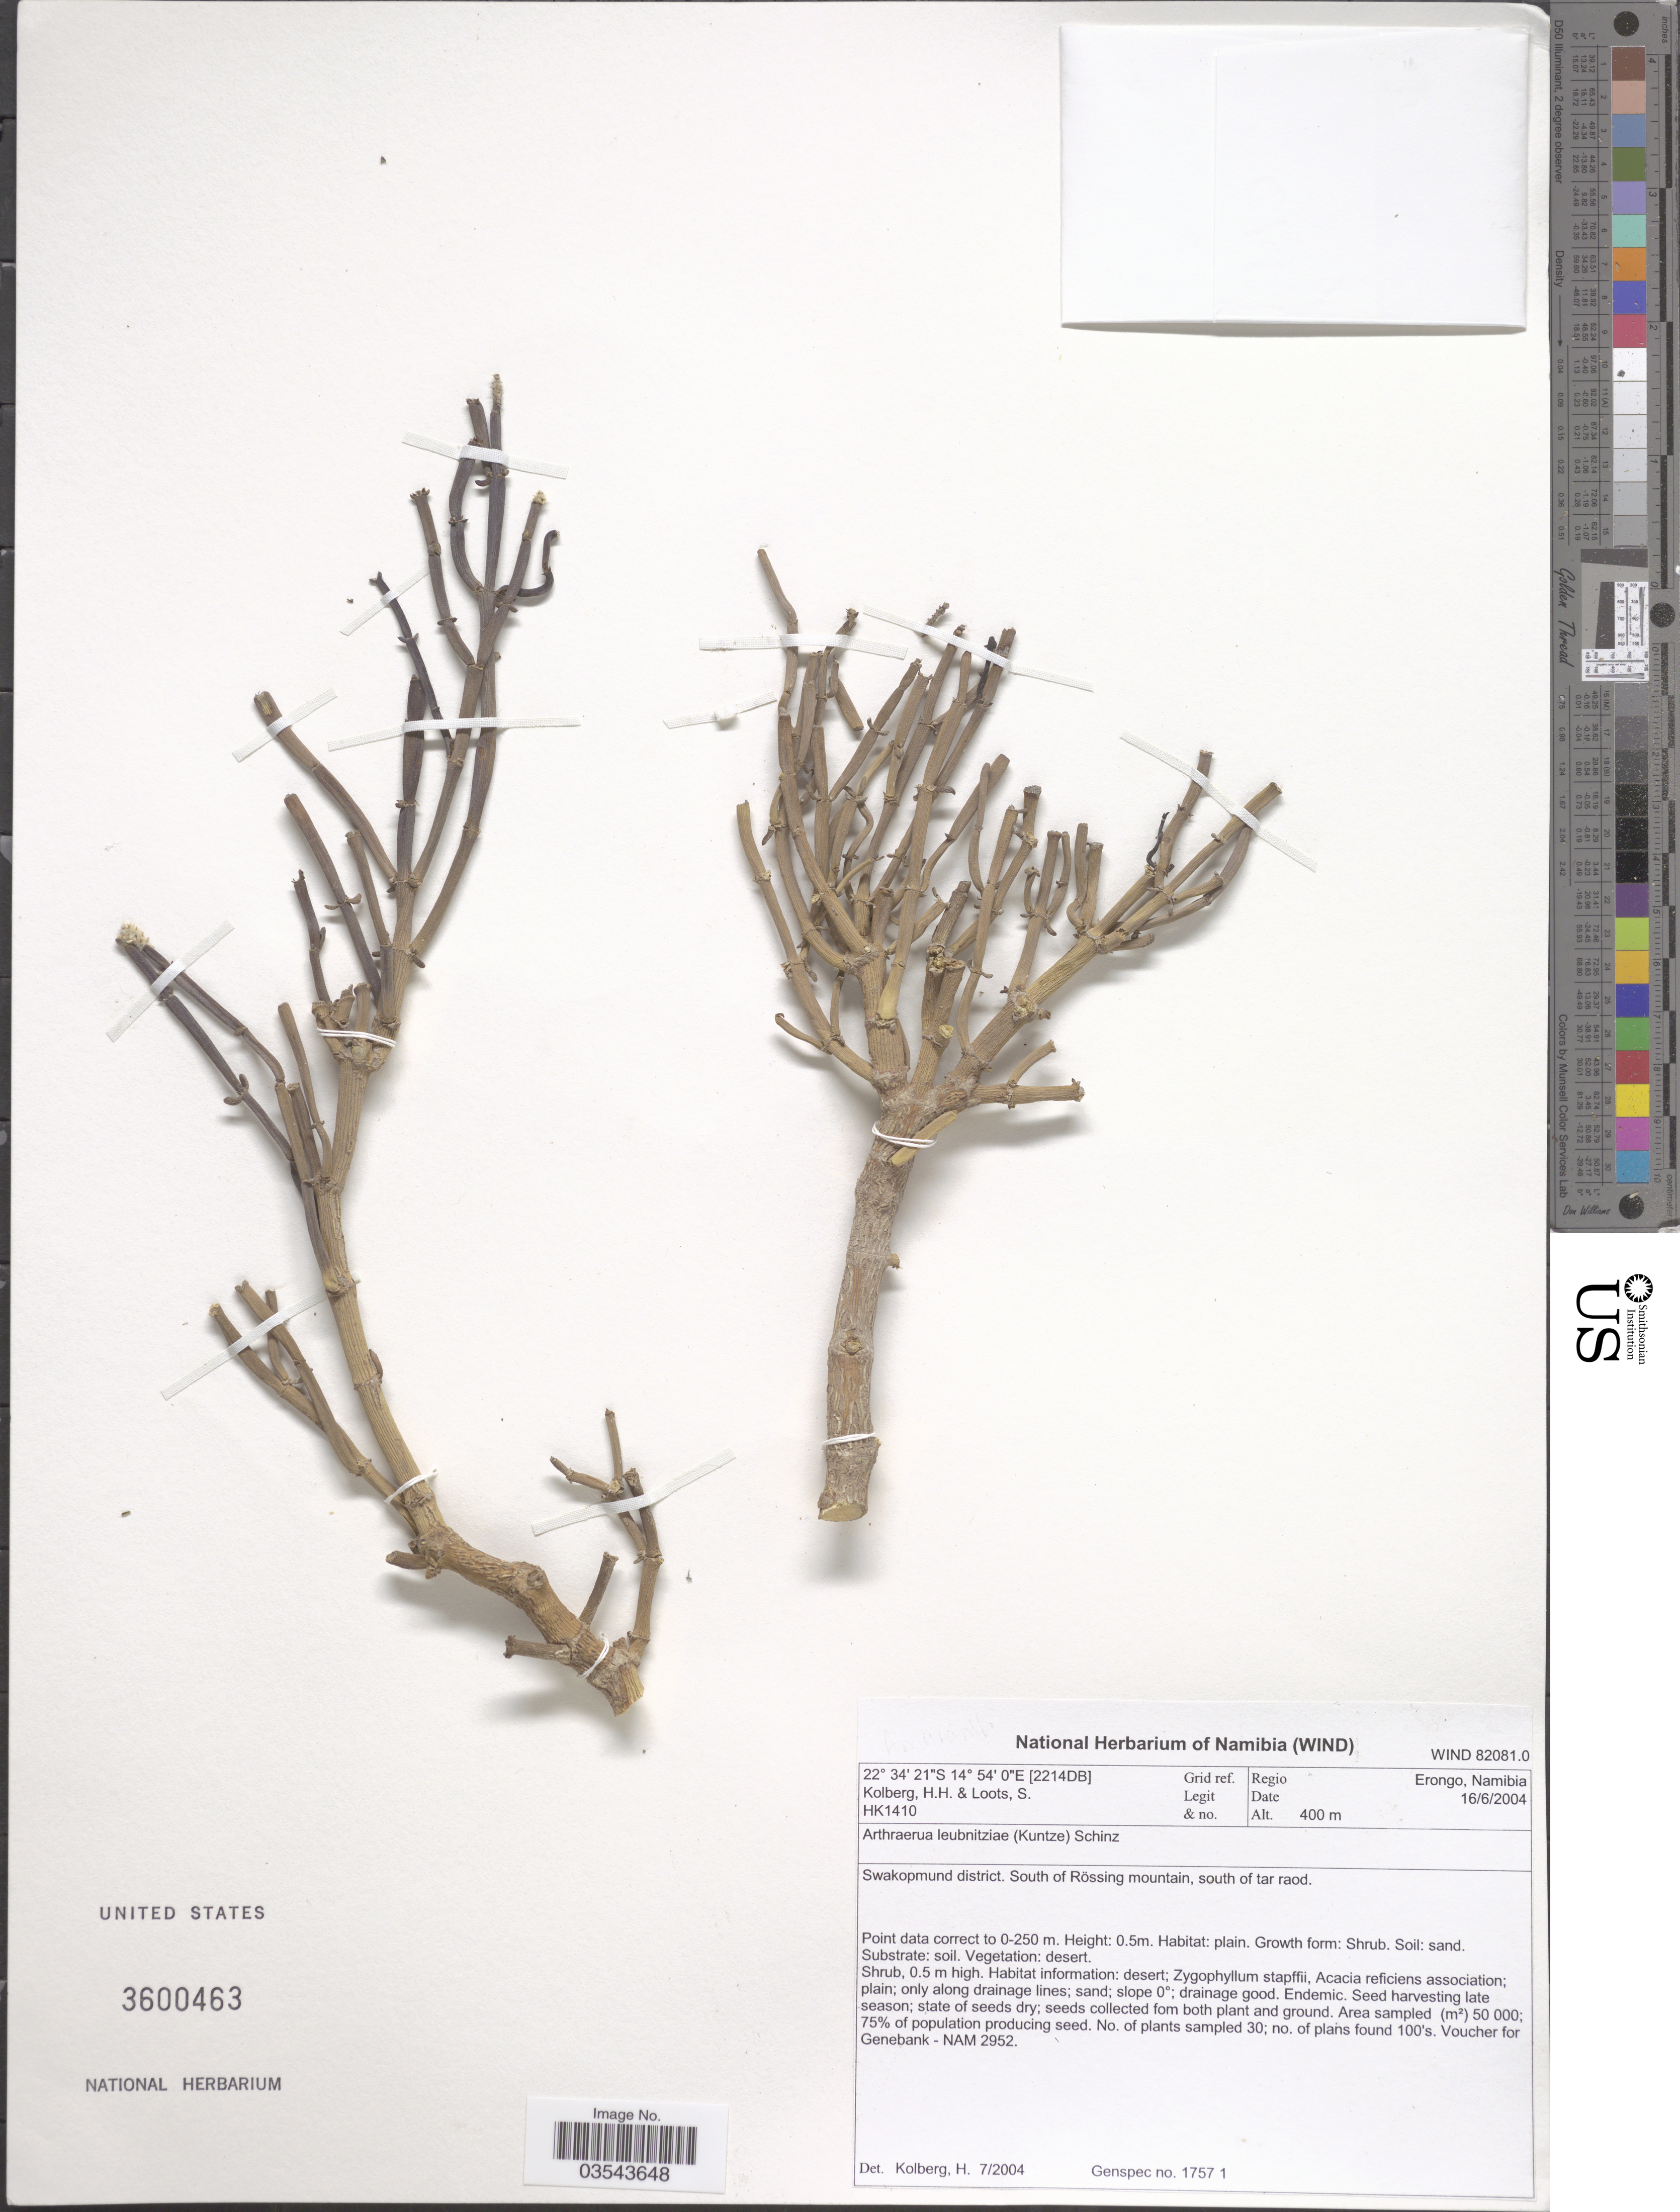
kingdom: Plantae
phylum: Tracheophyta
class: Magnoliopsida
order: Caryophyllales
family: Amaranthaceae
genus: Arthraerua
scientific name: Arthraerua sp.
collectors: H. H. Kolberg & S. Loots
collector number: HK1410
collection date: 2004-06-16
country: Namibia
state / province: Erongo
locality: [2214DB] Grid ref. Regio Erongo, Namibia. Swakopmund district. South of Rössing mountain, south of tar road.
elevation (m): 400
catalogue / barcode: US 3600463